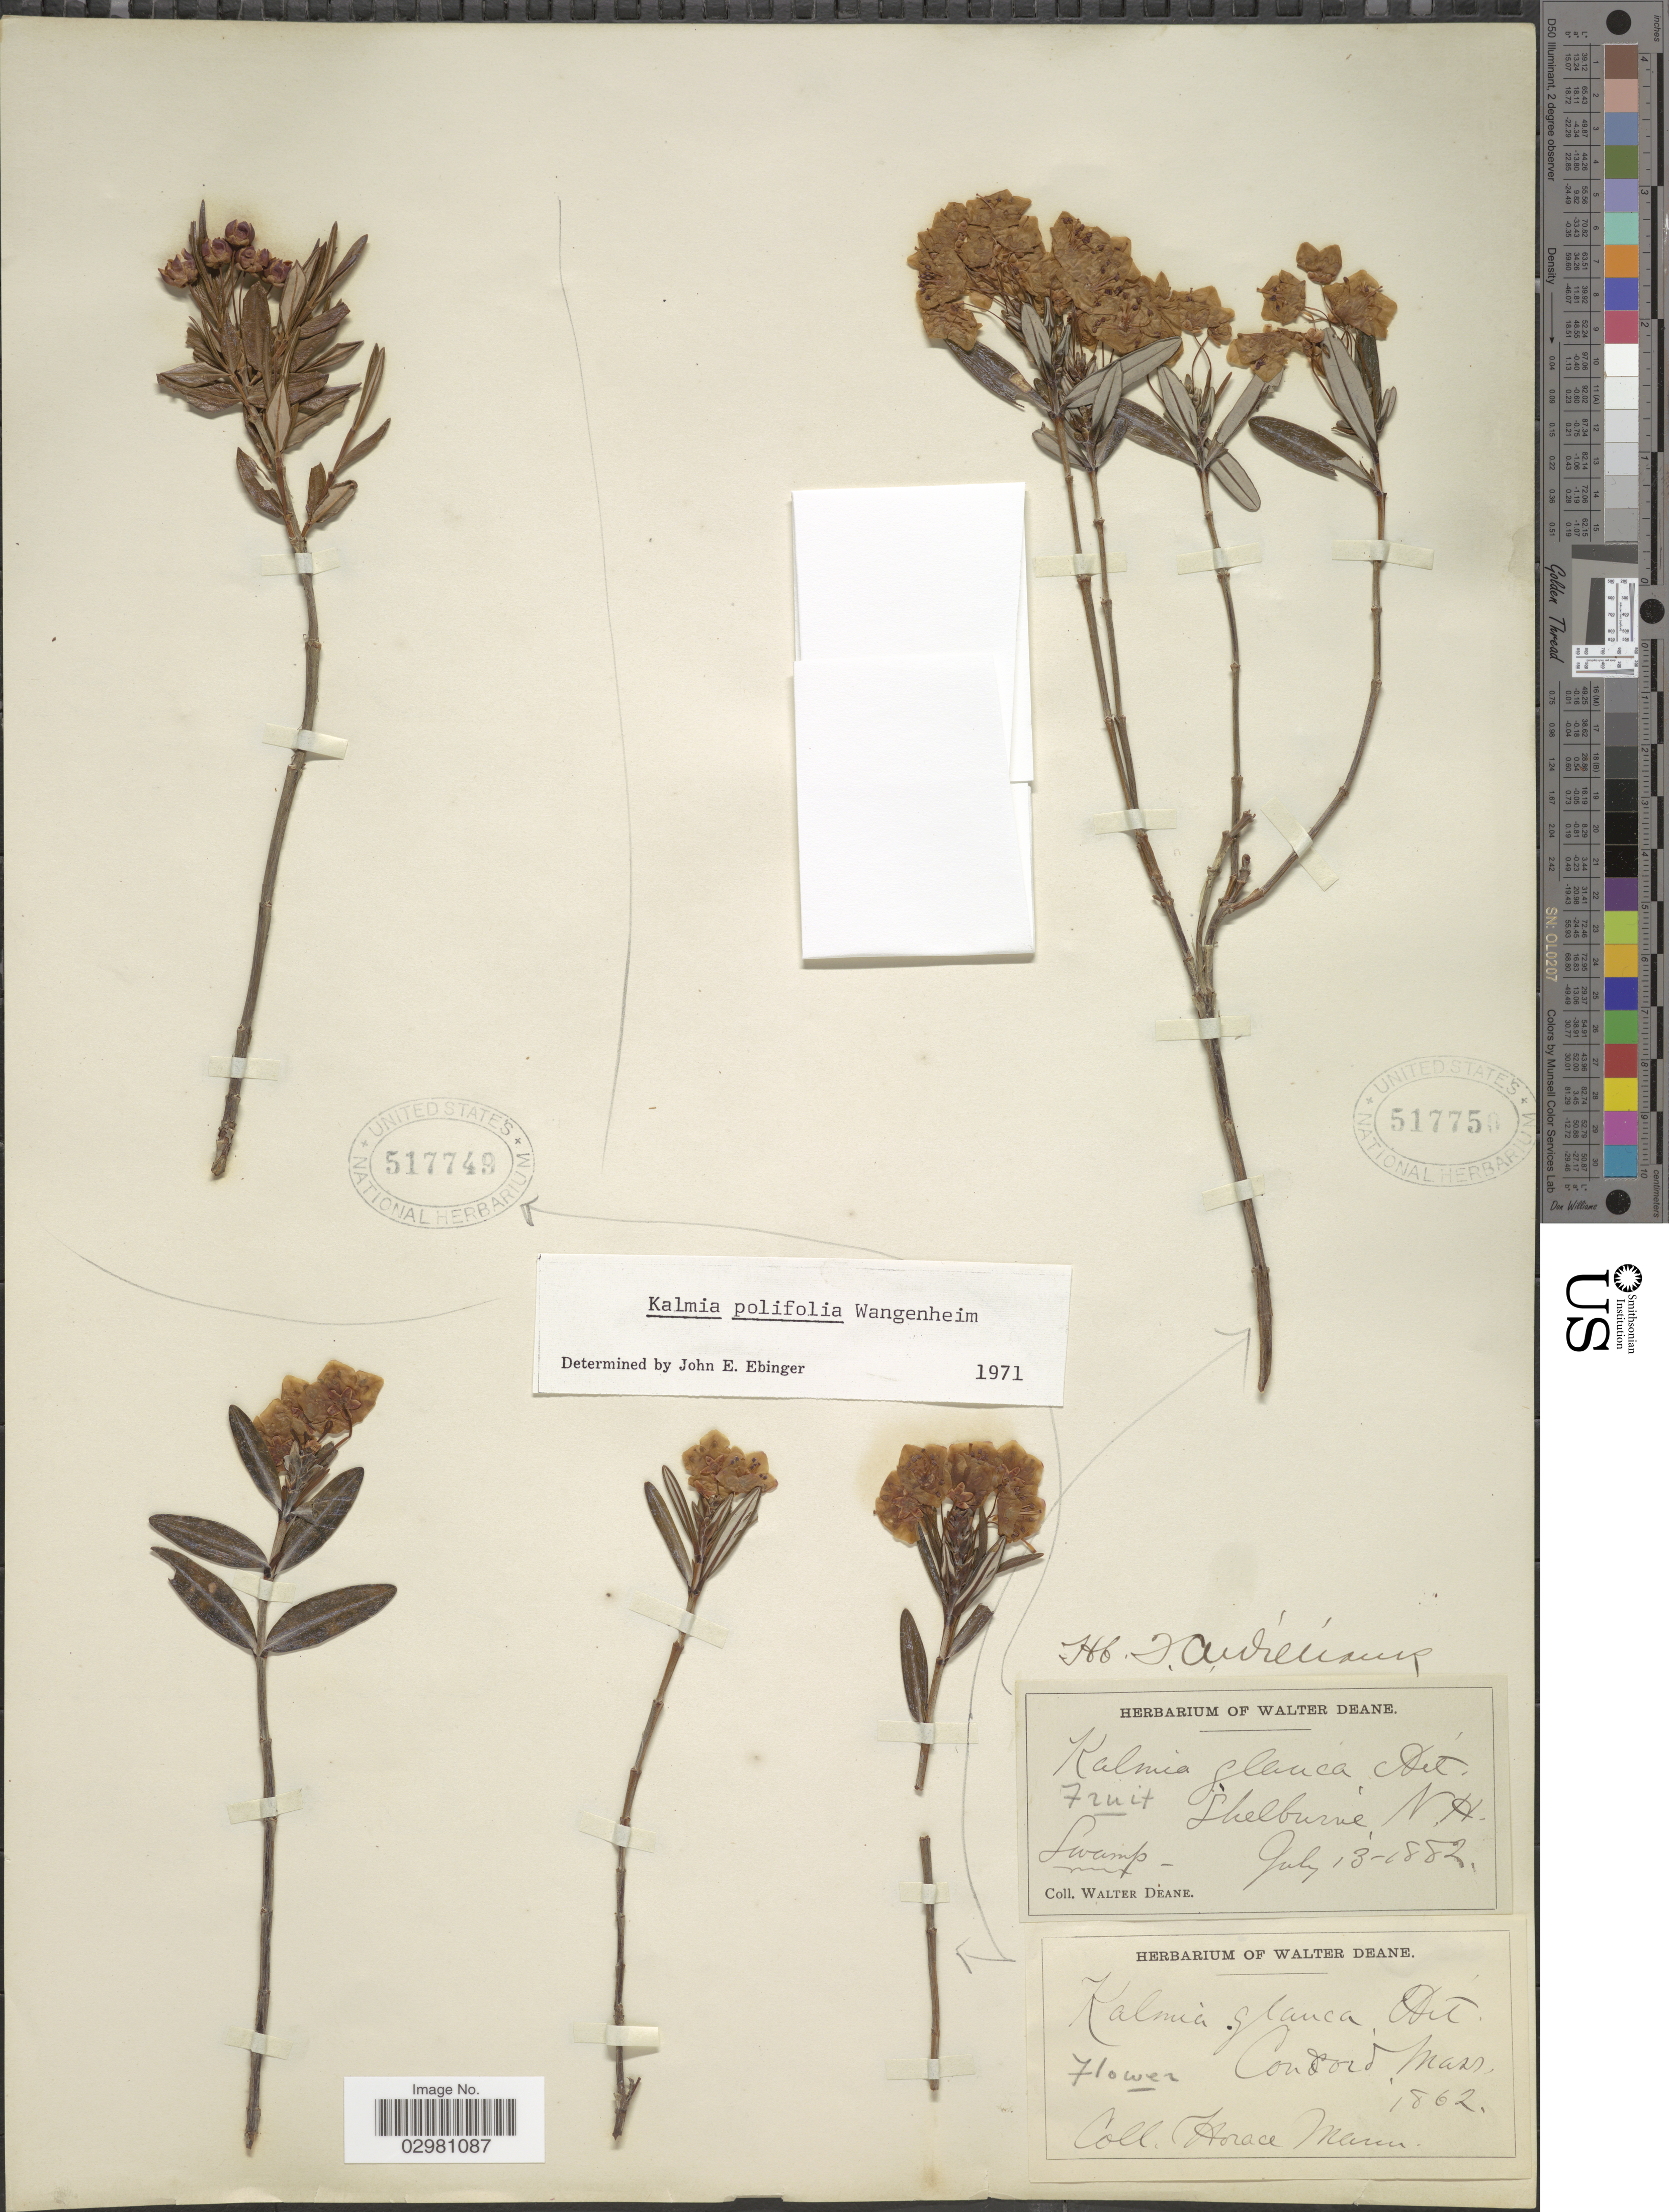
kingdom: Plantae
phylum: Tracheophyta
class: Magnoliopsida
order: Ericales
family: Ericaceae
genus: Kalmia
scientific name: Kalmia polifolia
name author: Wangenh.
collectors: W. Deane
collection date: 1882-07-13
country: United States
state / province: New Hampshire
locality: Shelburne, N.H.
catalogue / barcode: US 517749-2